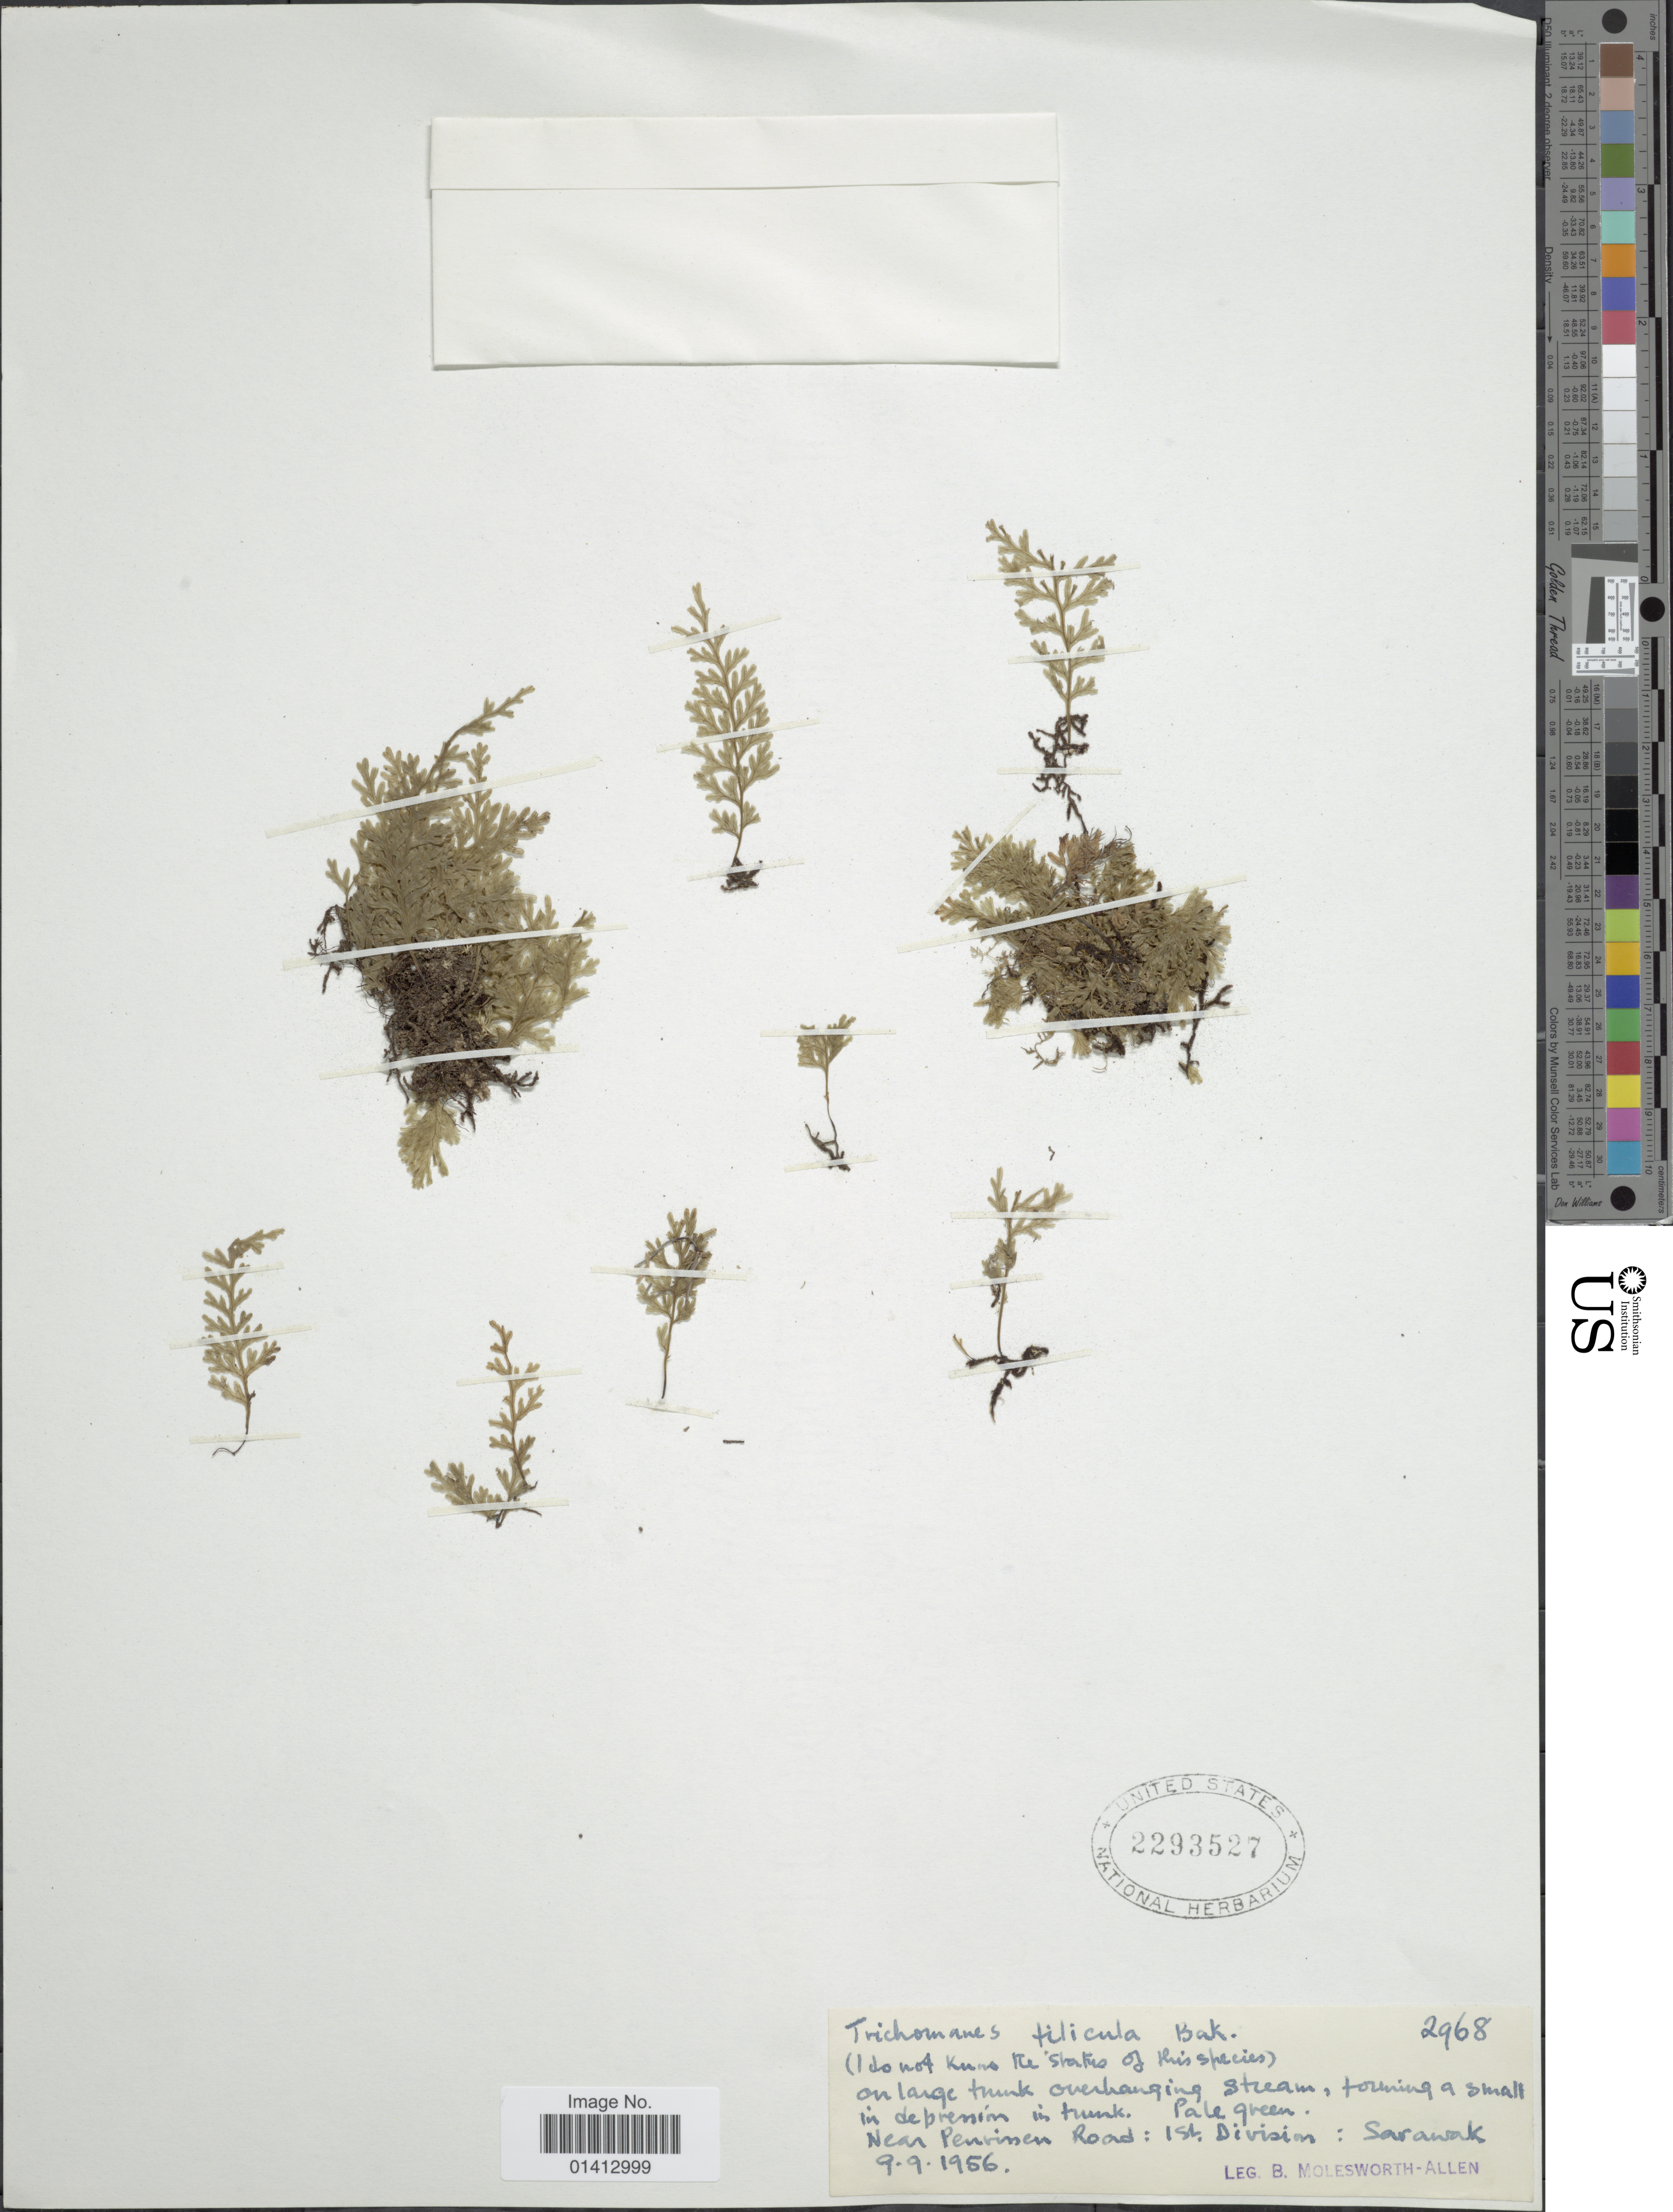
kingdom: Plantae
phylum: Tracheophyta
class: Polypodiopsida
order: Hymenophyllales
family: Hymenophyllaceae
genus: Crepidomanes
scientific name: Crepidomanes filicula (Bory ex Willd.) comb. ined., 2015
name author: (Bory ex Willd.)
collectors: B. E. G. Molesworth-Allen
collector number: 2968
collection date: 1956-09-09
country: Malaysia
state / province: Sarawak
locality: Near Penrissen Road: 1st Division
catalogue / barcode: US 2293527